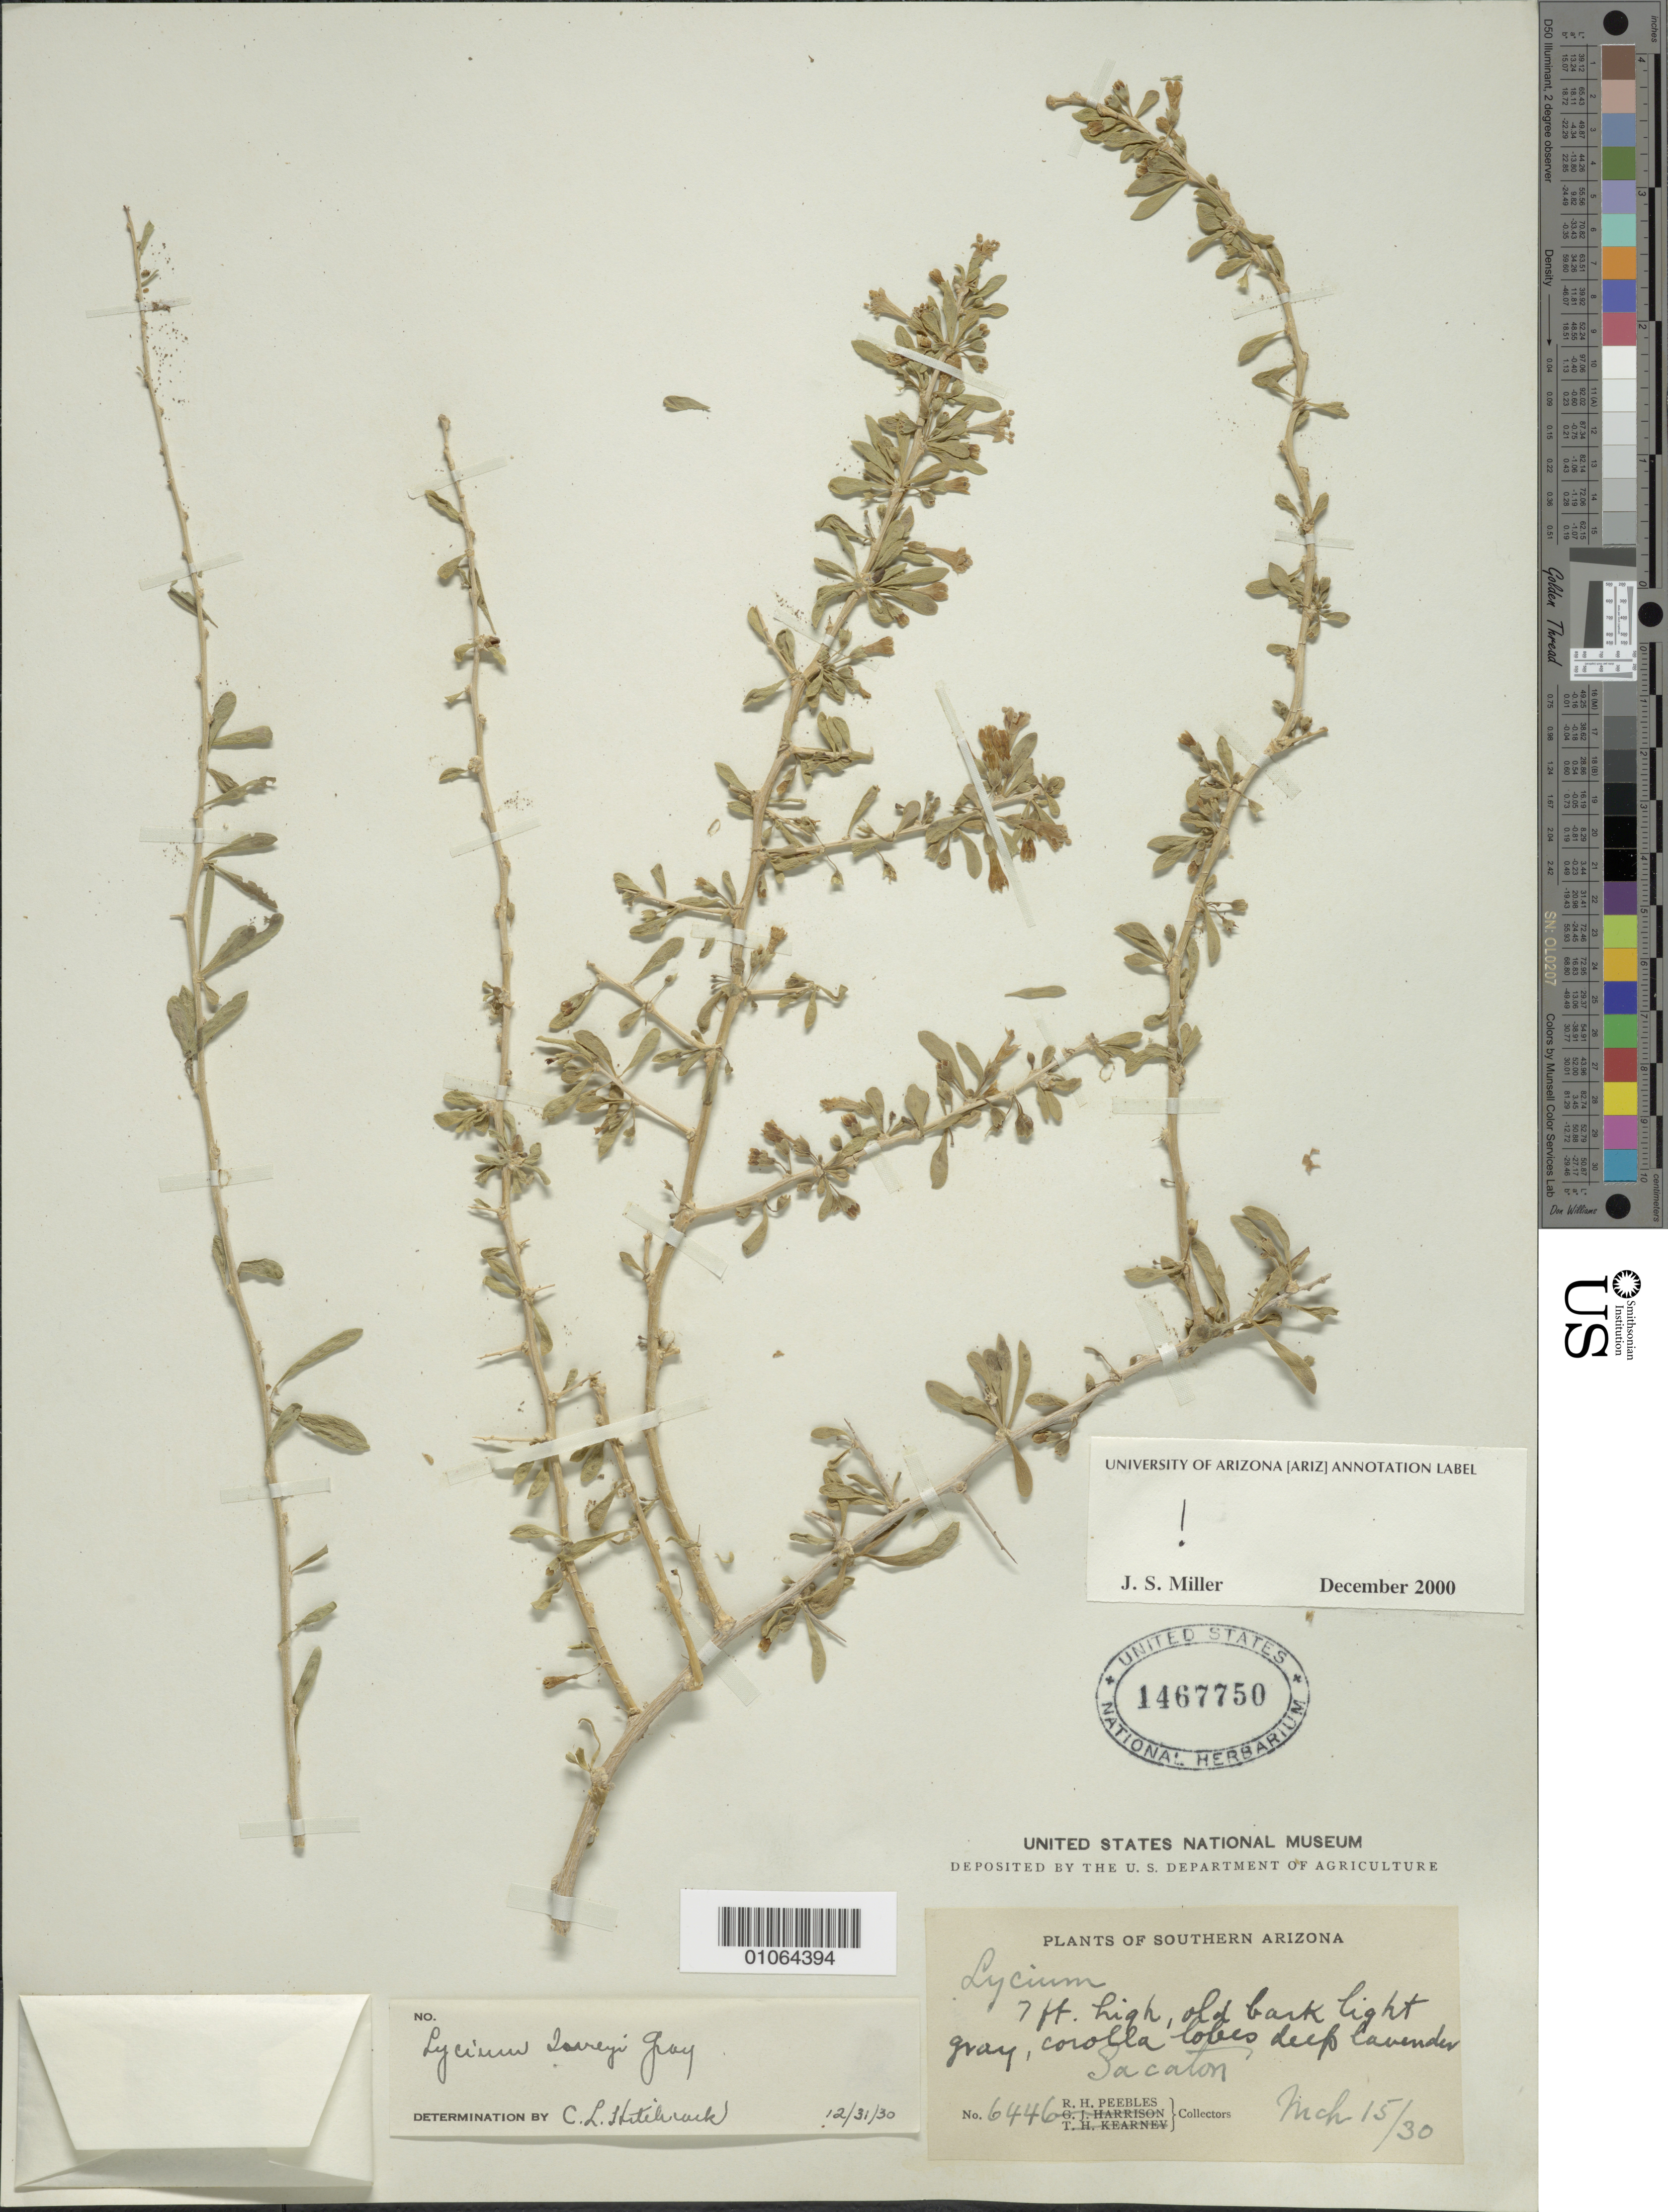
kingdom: Plantae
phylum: Tracheophyta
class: Magnoliopsida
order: Solanales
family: Solanaceae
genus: Lycium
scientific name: Lycium torreyi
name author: A. Gray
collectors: R. H. Peebles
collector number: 6446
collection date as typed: Transcribed d/m/y: 15/3/30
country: United States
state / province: Arizona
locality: Southern Arizona. Sacaton.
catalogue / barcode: US 1467750